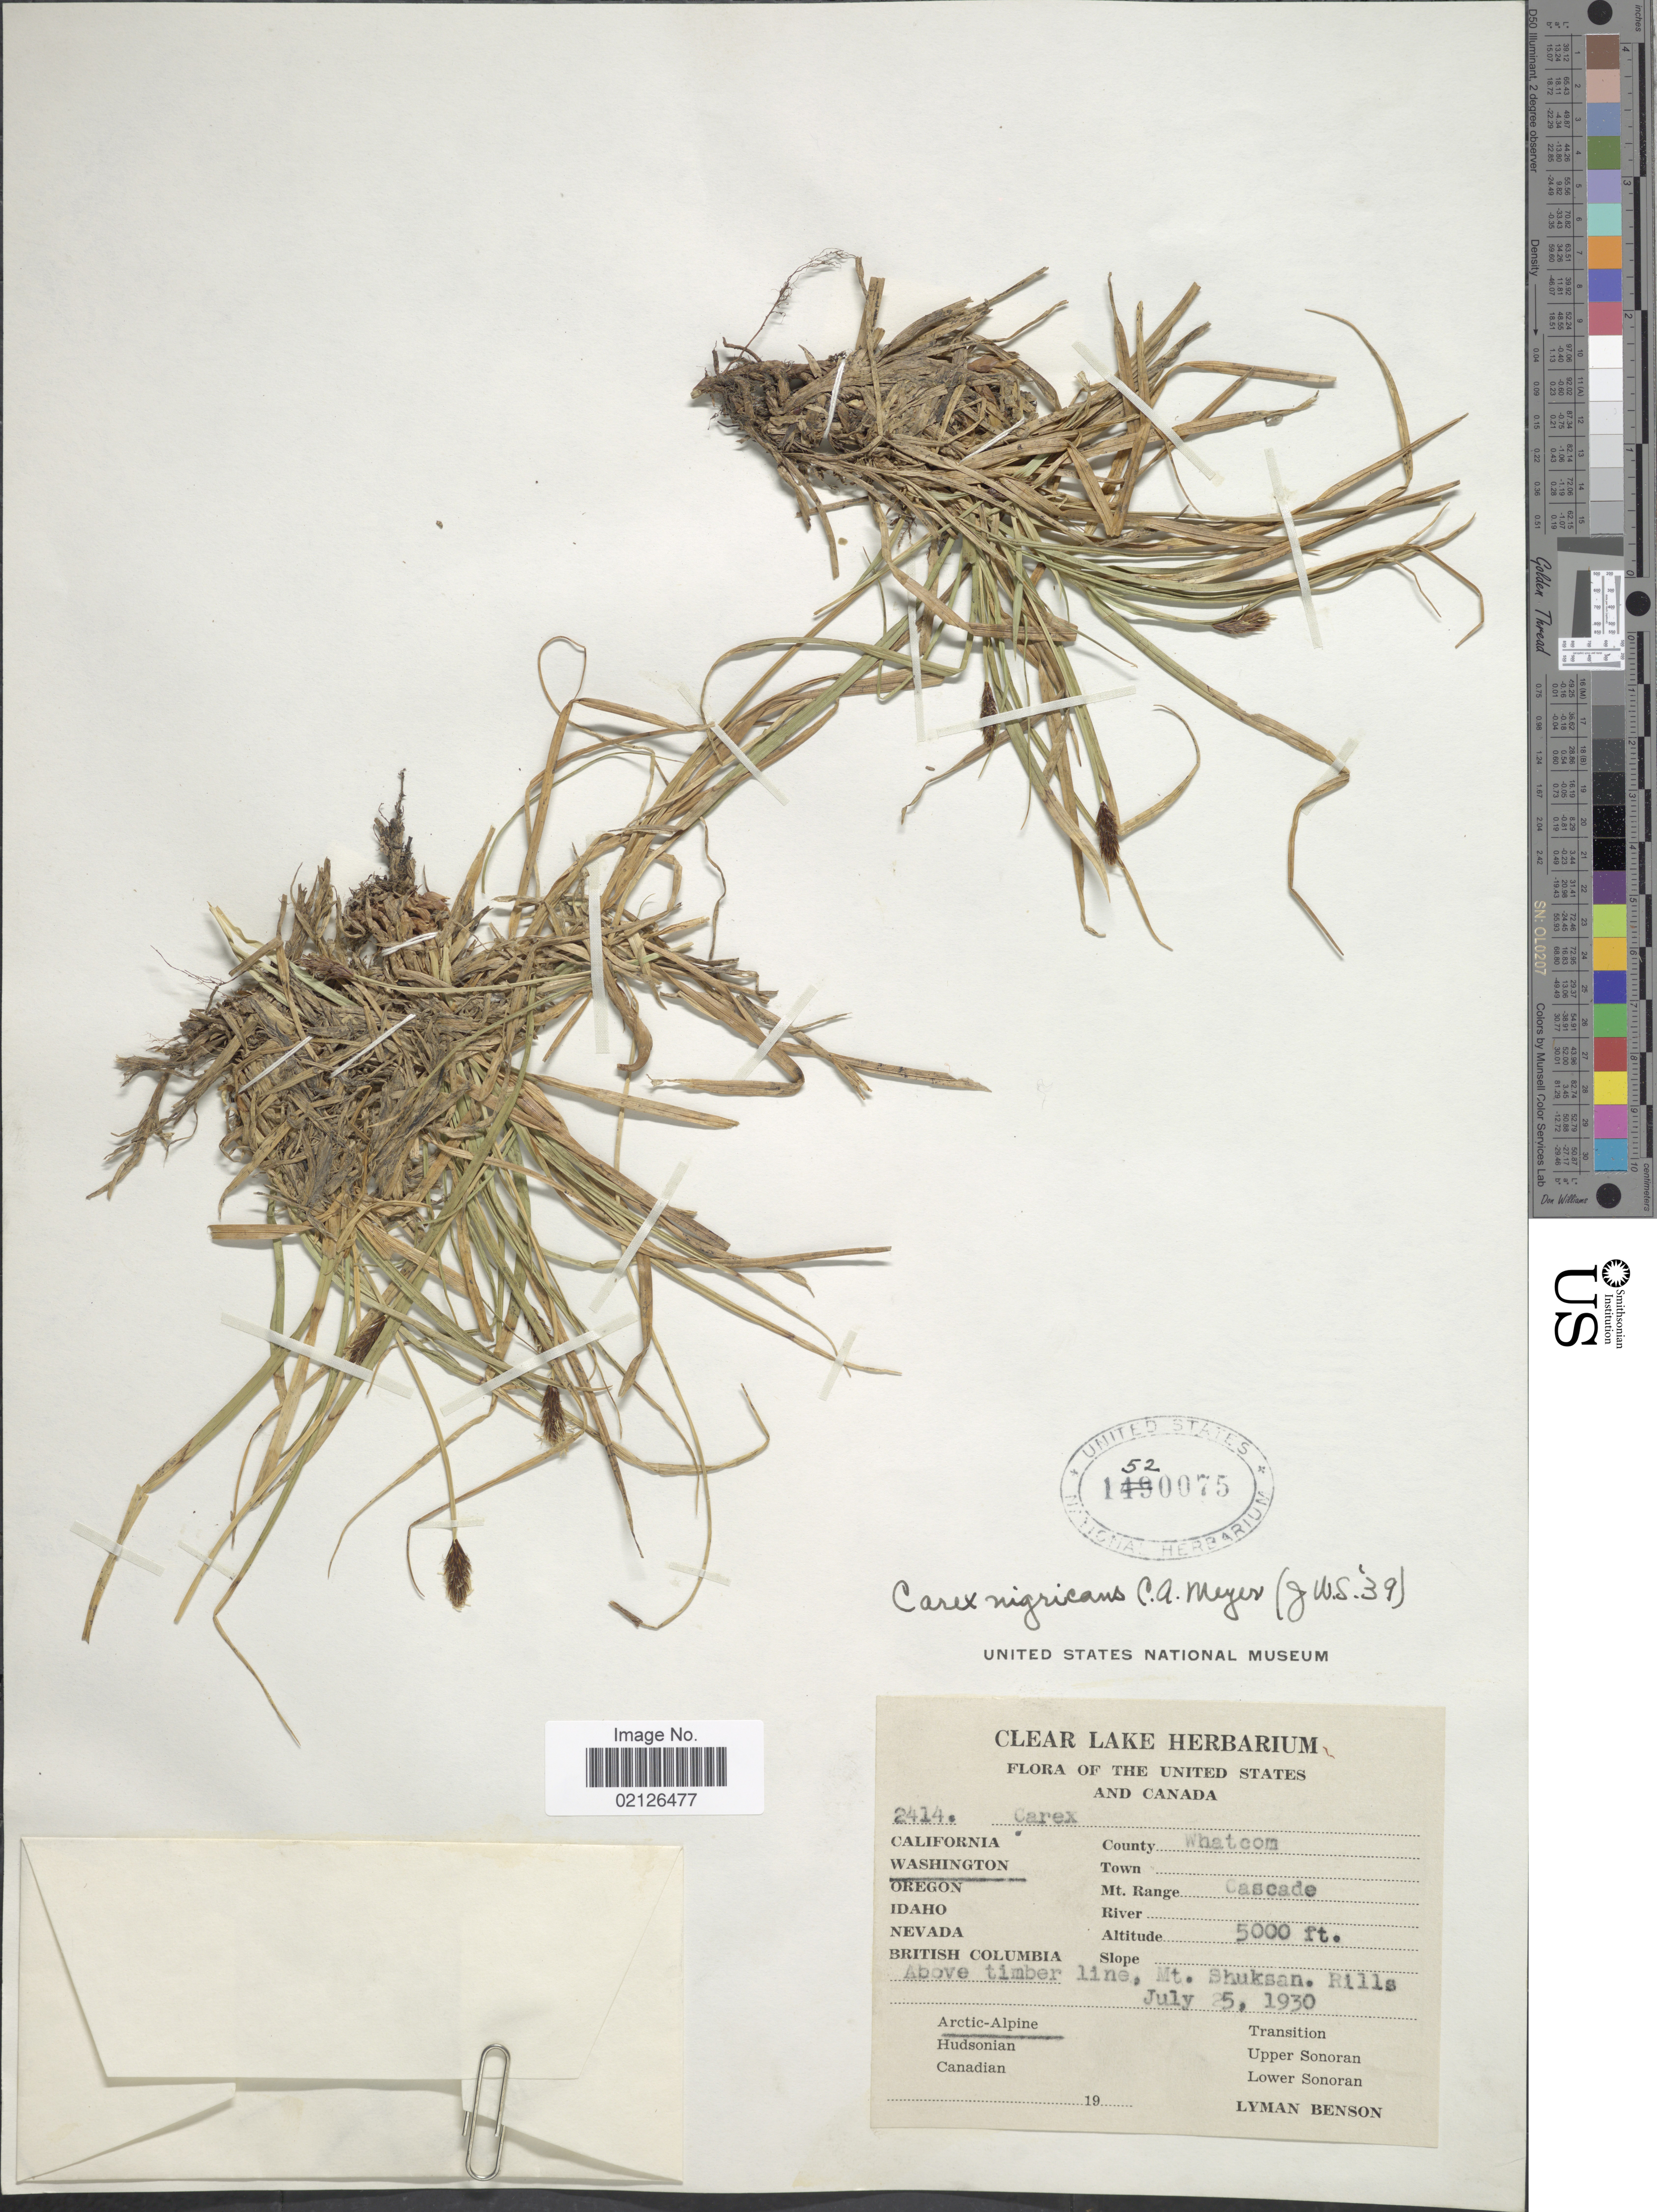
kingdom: Plantae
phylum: Tracheophyta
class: Liliopsida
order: Poales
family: Cyperaceae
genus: Carex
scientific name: Carex nigricans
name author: C.A. Mey.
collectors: L. D. Benson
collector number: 2414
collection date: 1930-07-25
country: United States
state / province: Washington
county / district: Whatcom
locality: County Whatcom, Mt Range Cascade, Above timber line, Mt Shuksan. Rills, Arctic-Alpine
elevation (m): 1524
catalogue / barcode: US 1520075